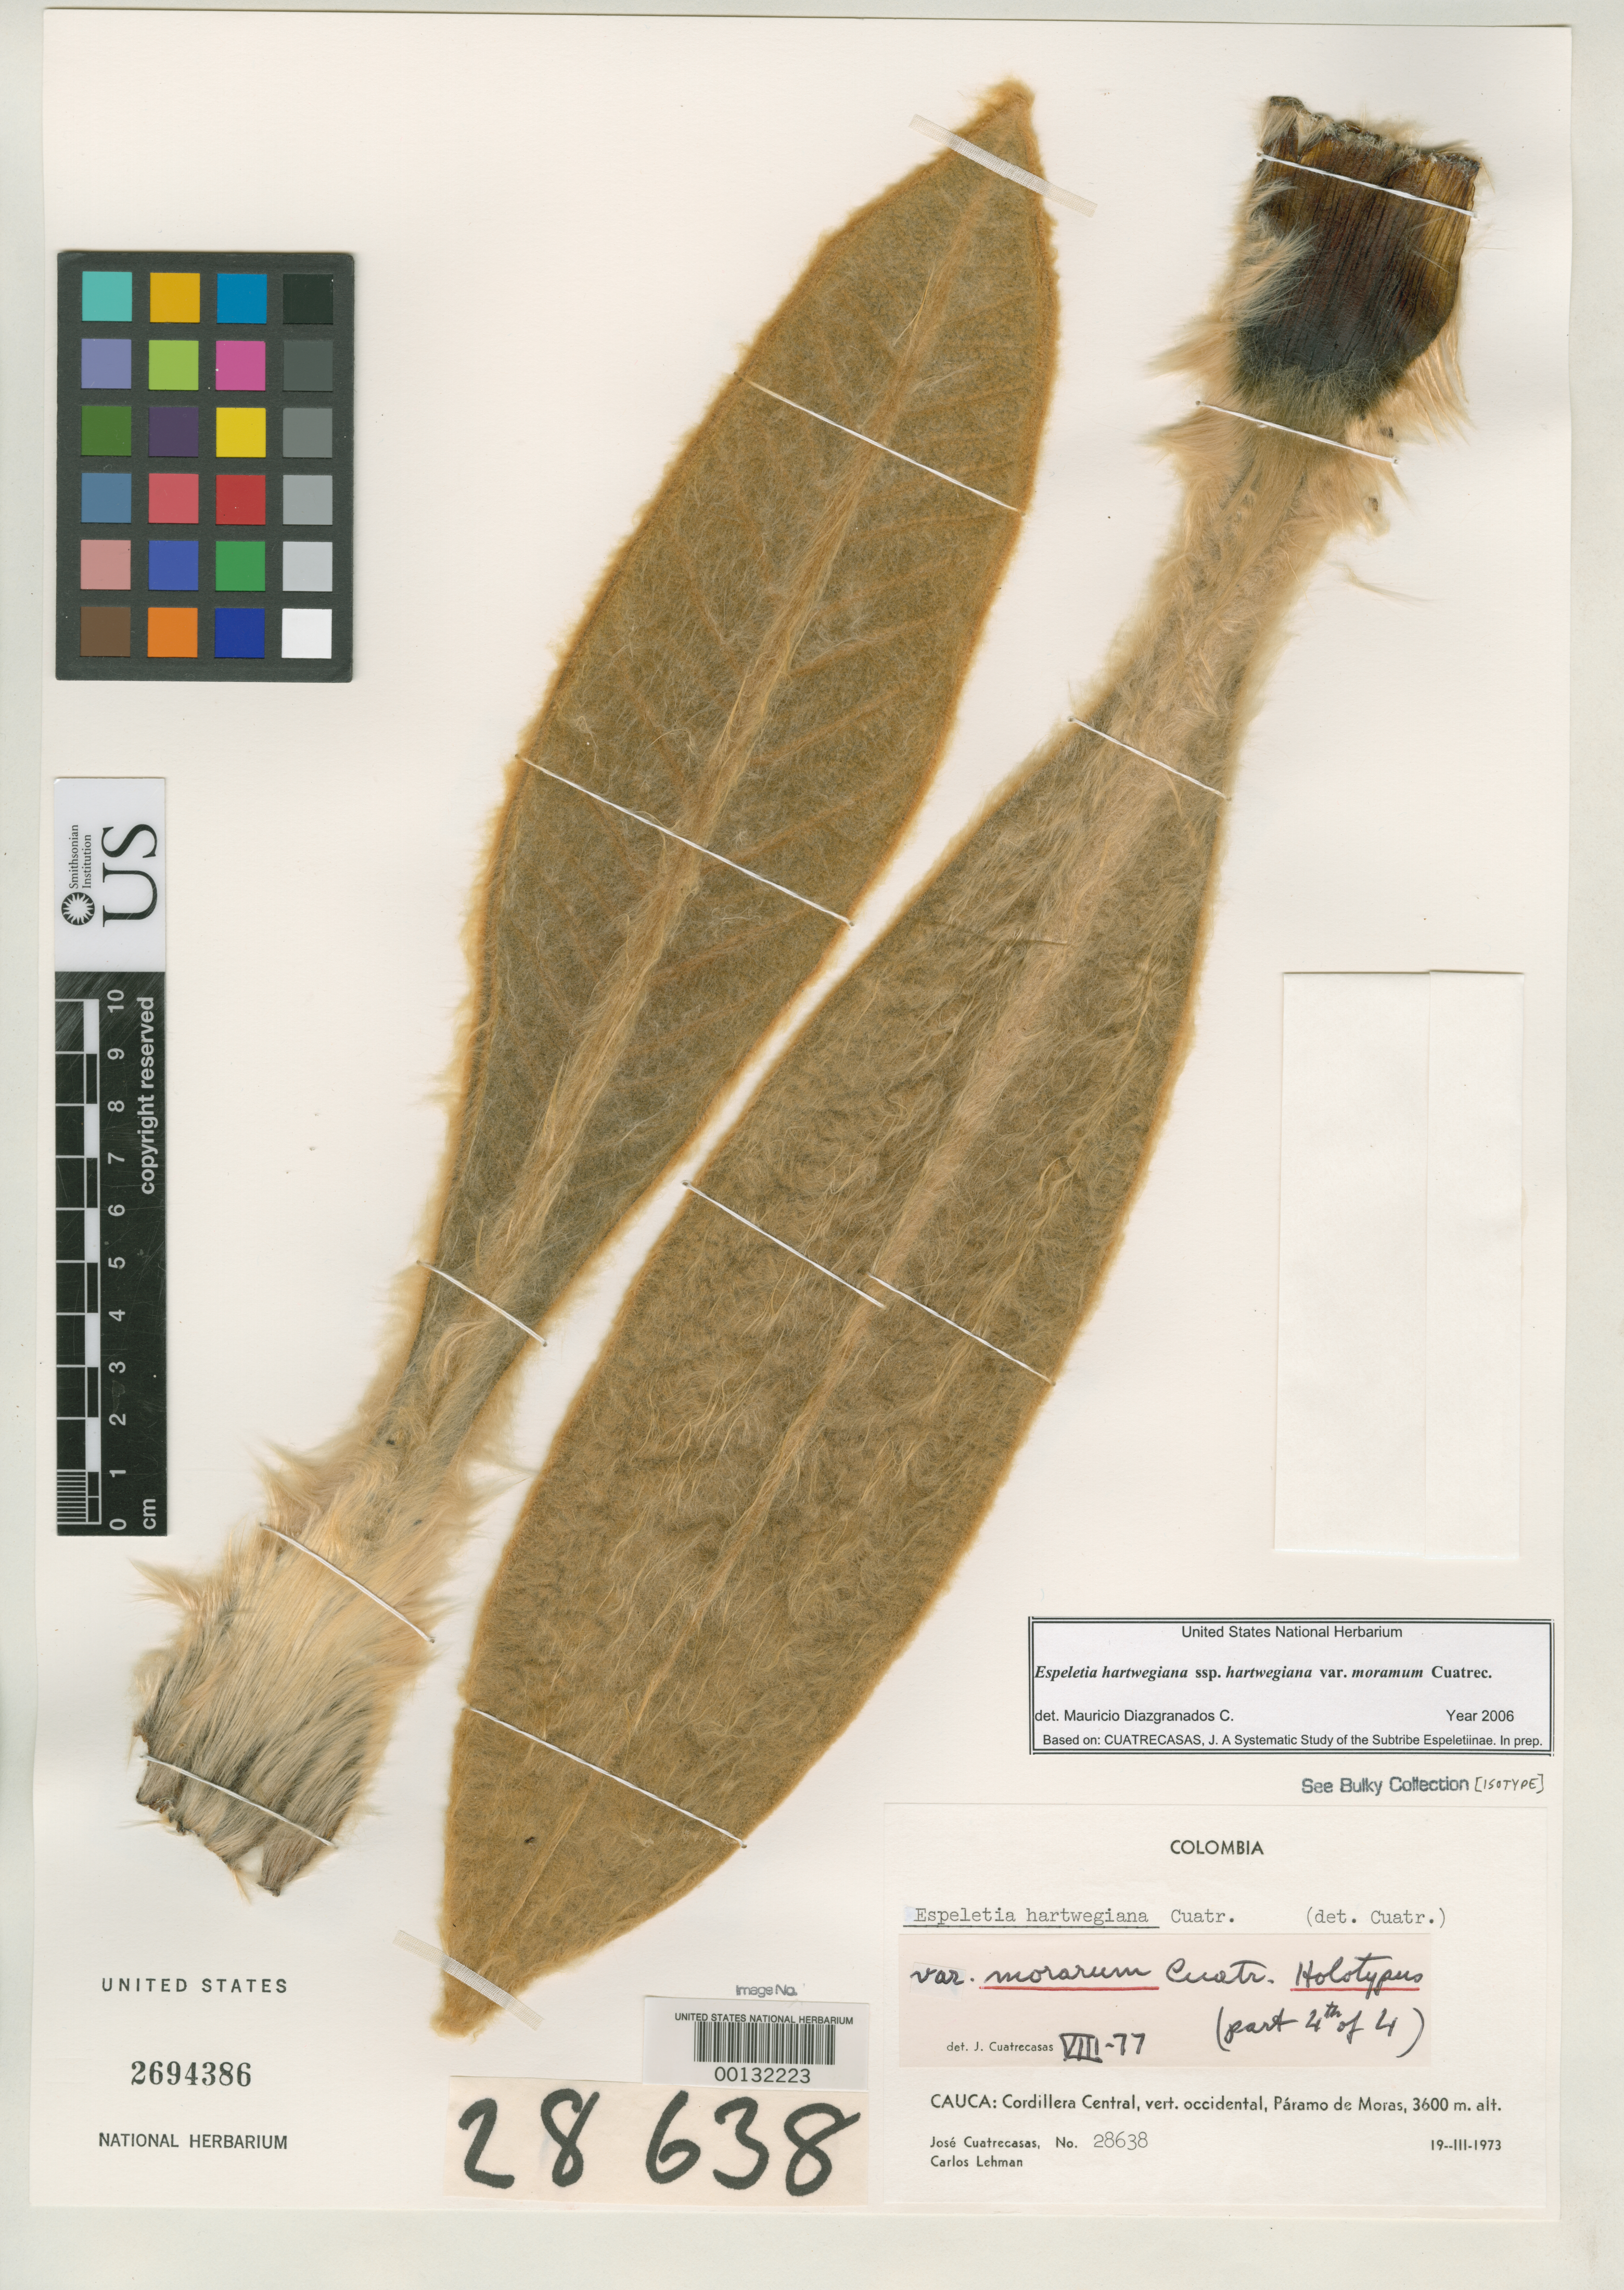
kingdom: Plantae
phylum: Tracheophyta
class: Magnoliopsida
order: Asterales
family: Asteraceae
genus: Espeletia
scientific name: Espeletia hartwegiana var. morarum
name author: Cuatrec.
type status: Holotype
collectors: J. Cuatrecasas & C. Lehman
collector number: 28638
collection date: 1973-03-19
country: Colombia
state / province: Cauca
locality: Cordillera Central, vert. occidental, páramo de Moras.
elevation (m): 3600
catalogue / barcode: US 2694386